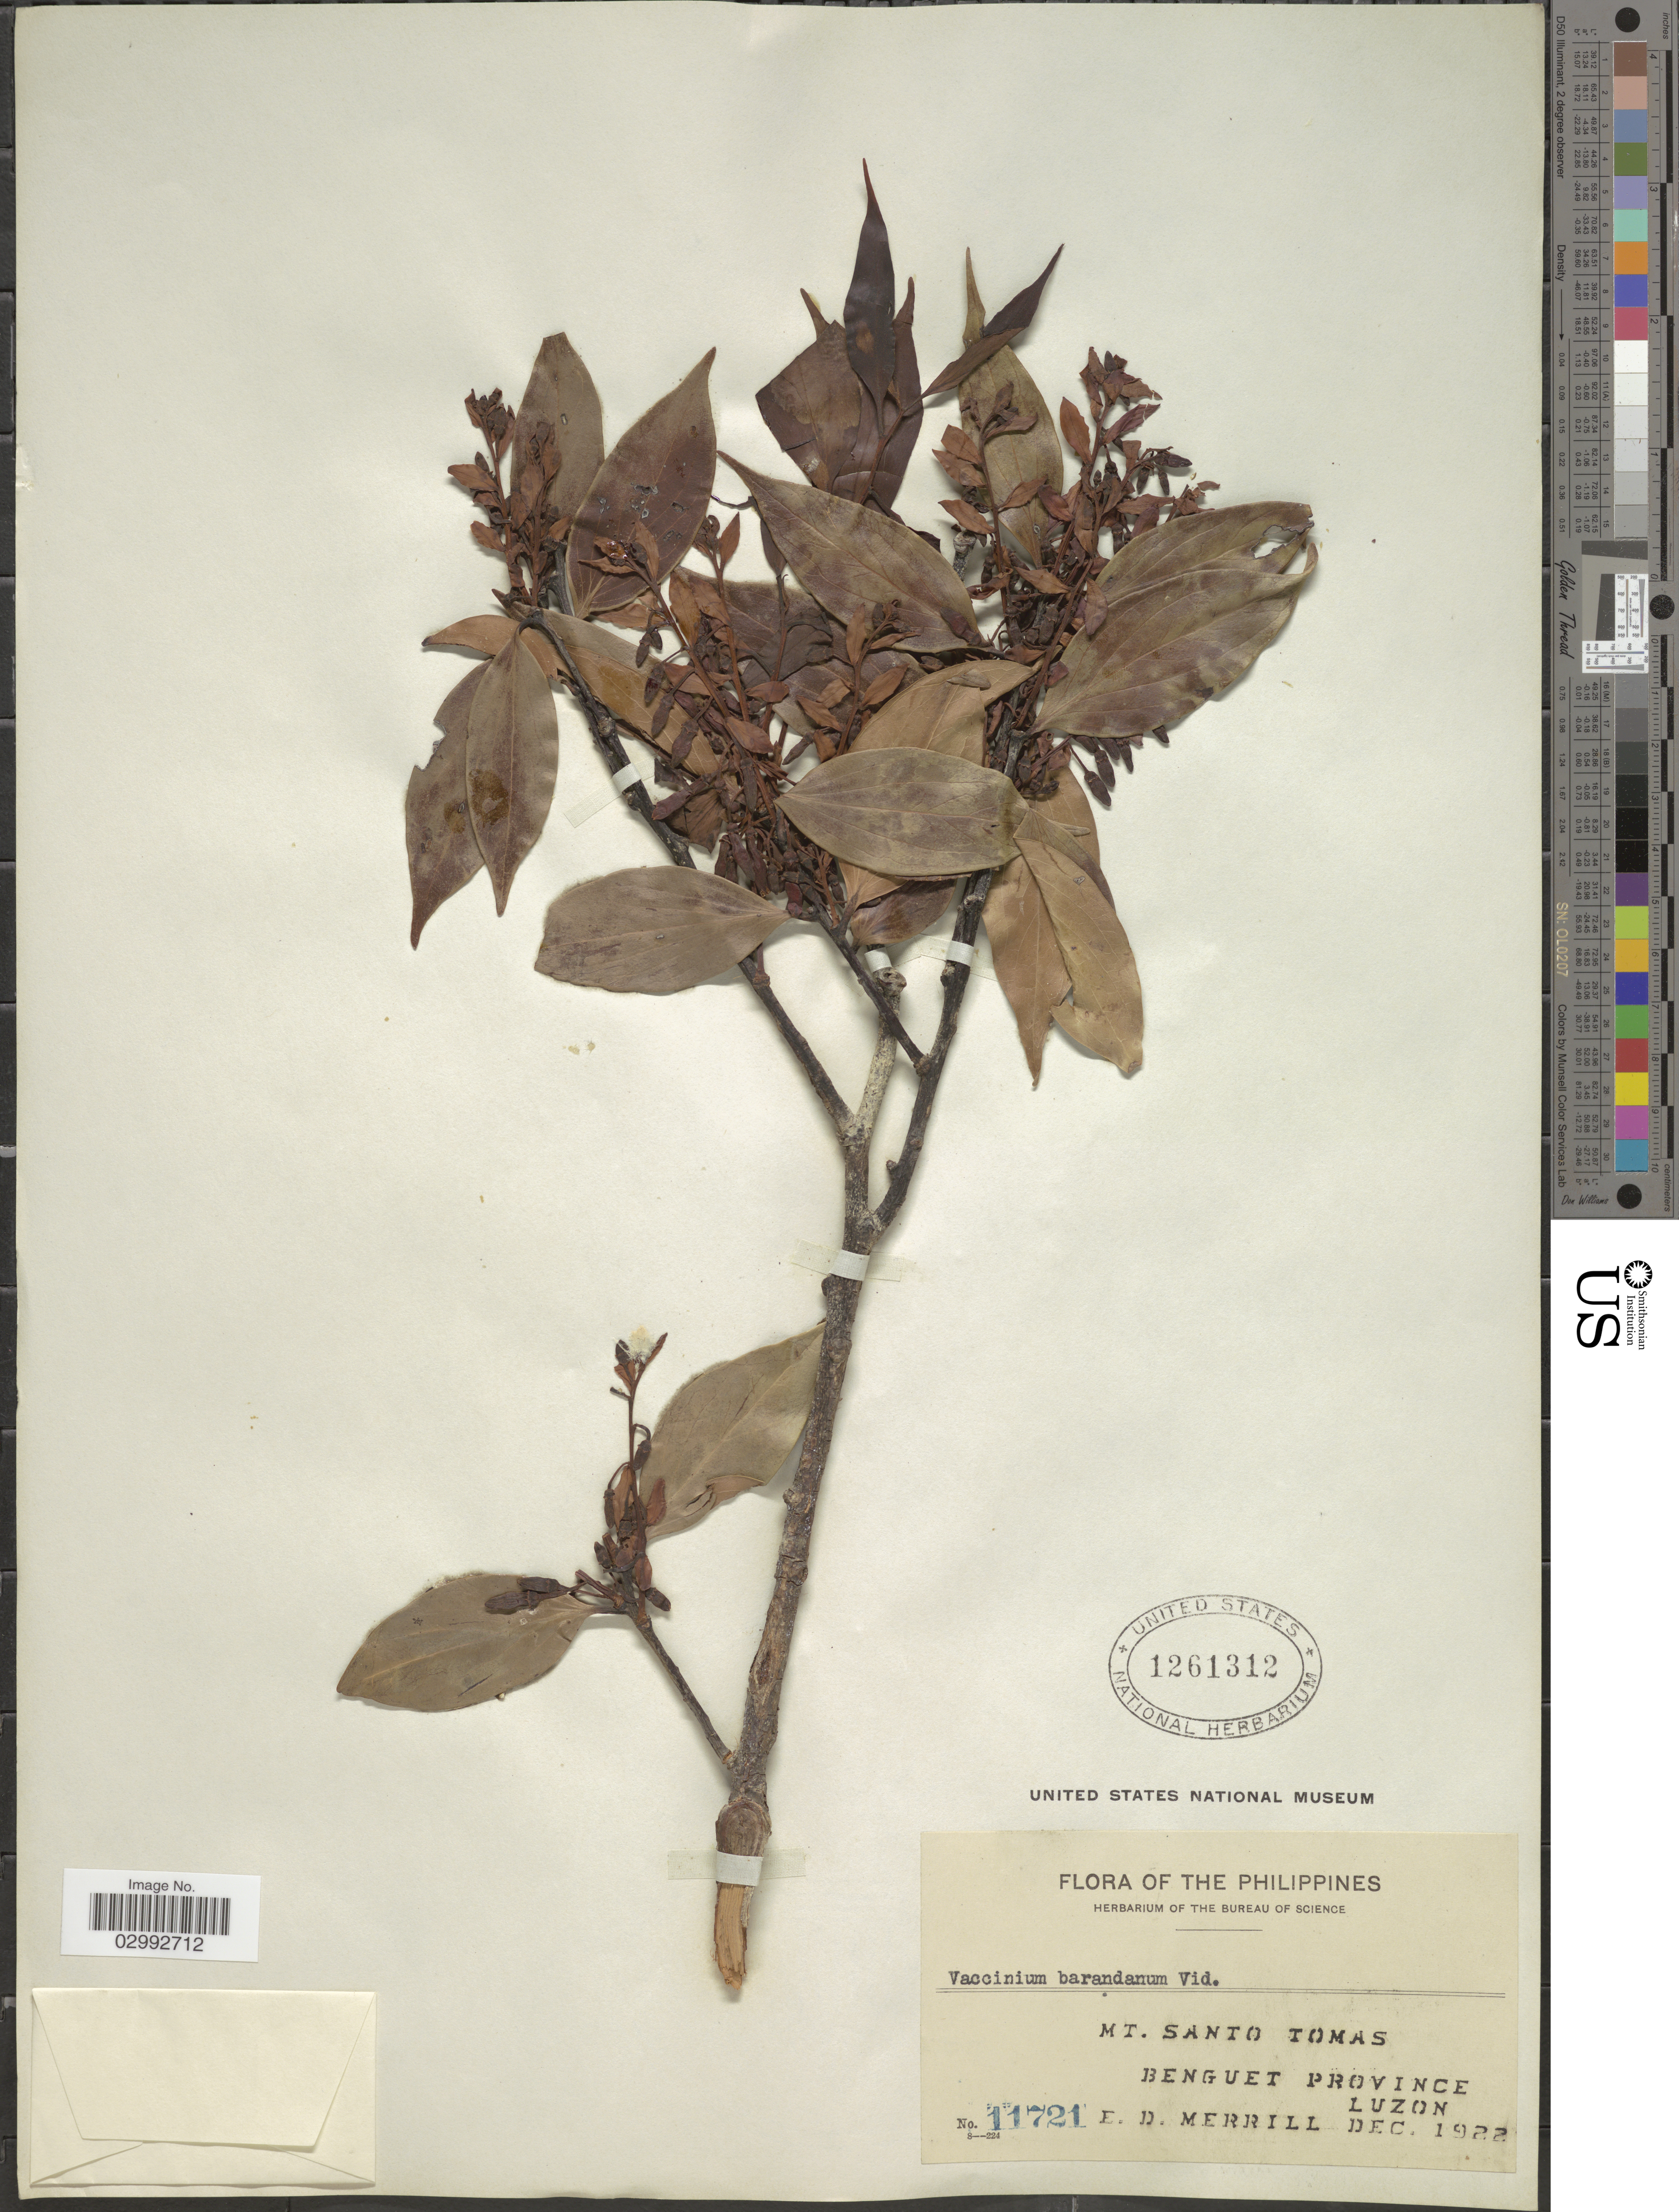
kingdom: Plantae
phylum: Tracheophyta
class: Magnoliopsida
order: Ericales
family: Ericaceae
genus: Vaccinium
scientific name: Vaccinium barandanum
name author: S. Vidal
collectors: E. D. Merrill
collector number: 11721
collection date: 1922-12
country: Philippines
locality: Mt. Santo Tomas, Benguet Province, Luzon.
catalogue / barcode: US 1261312